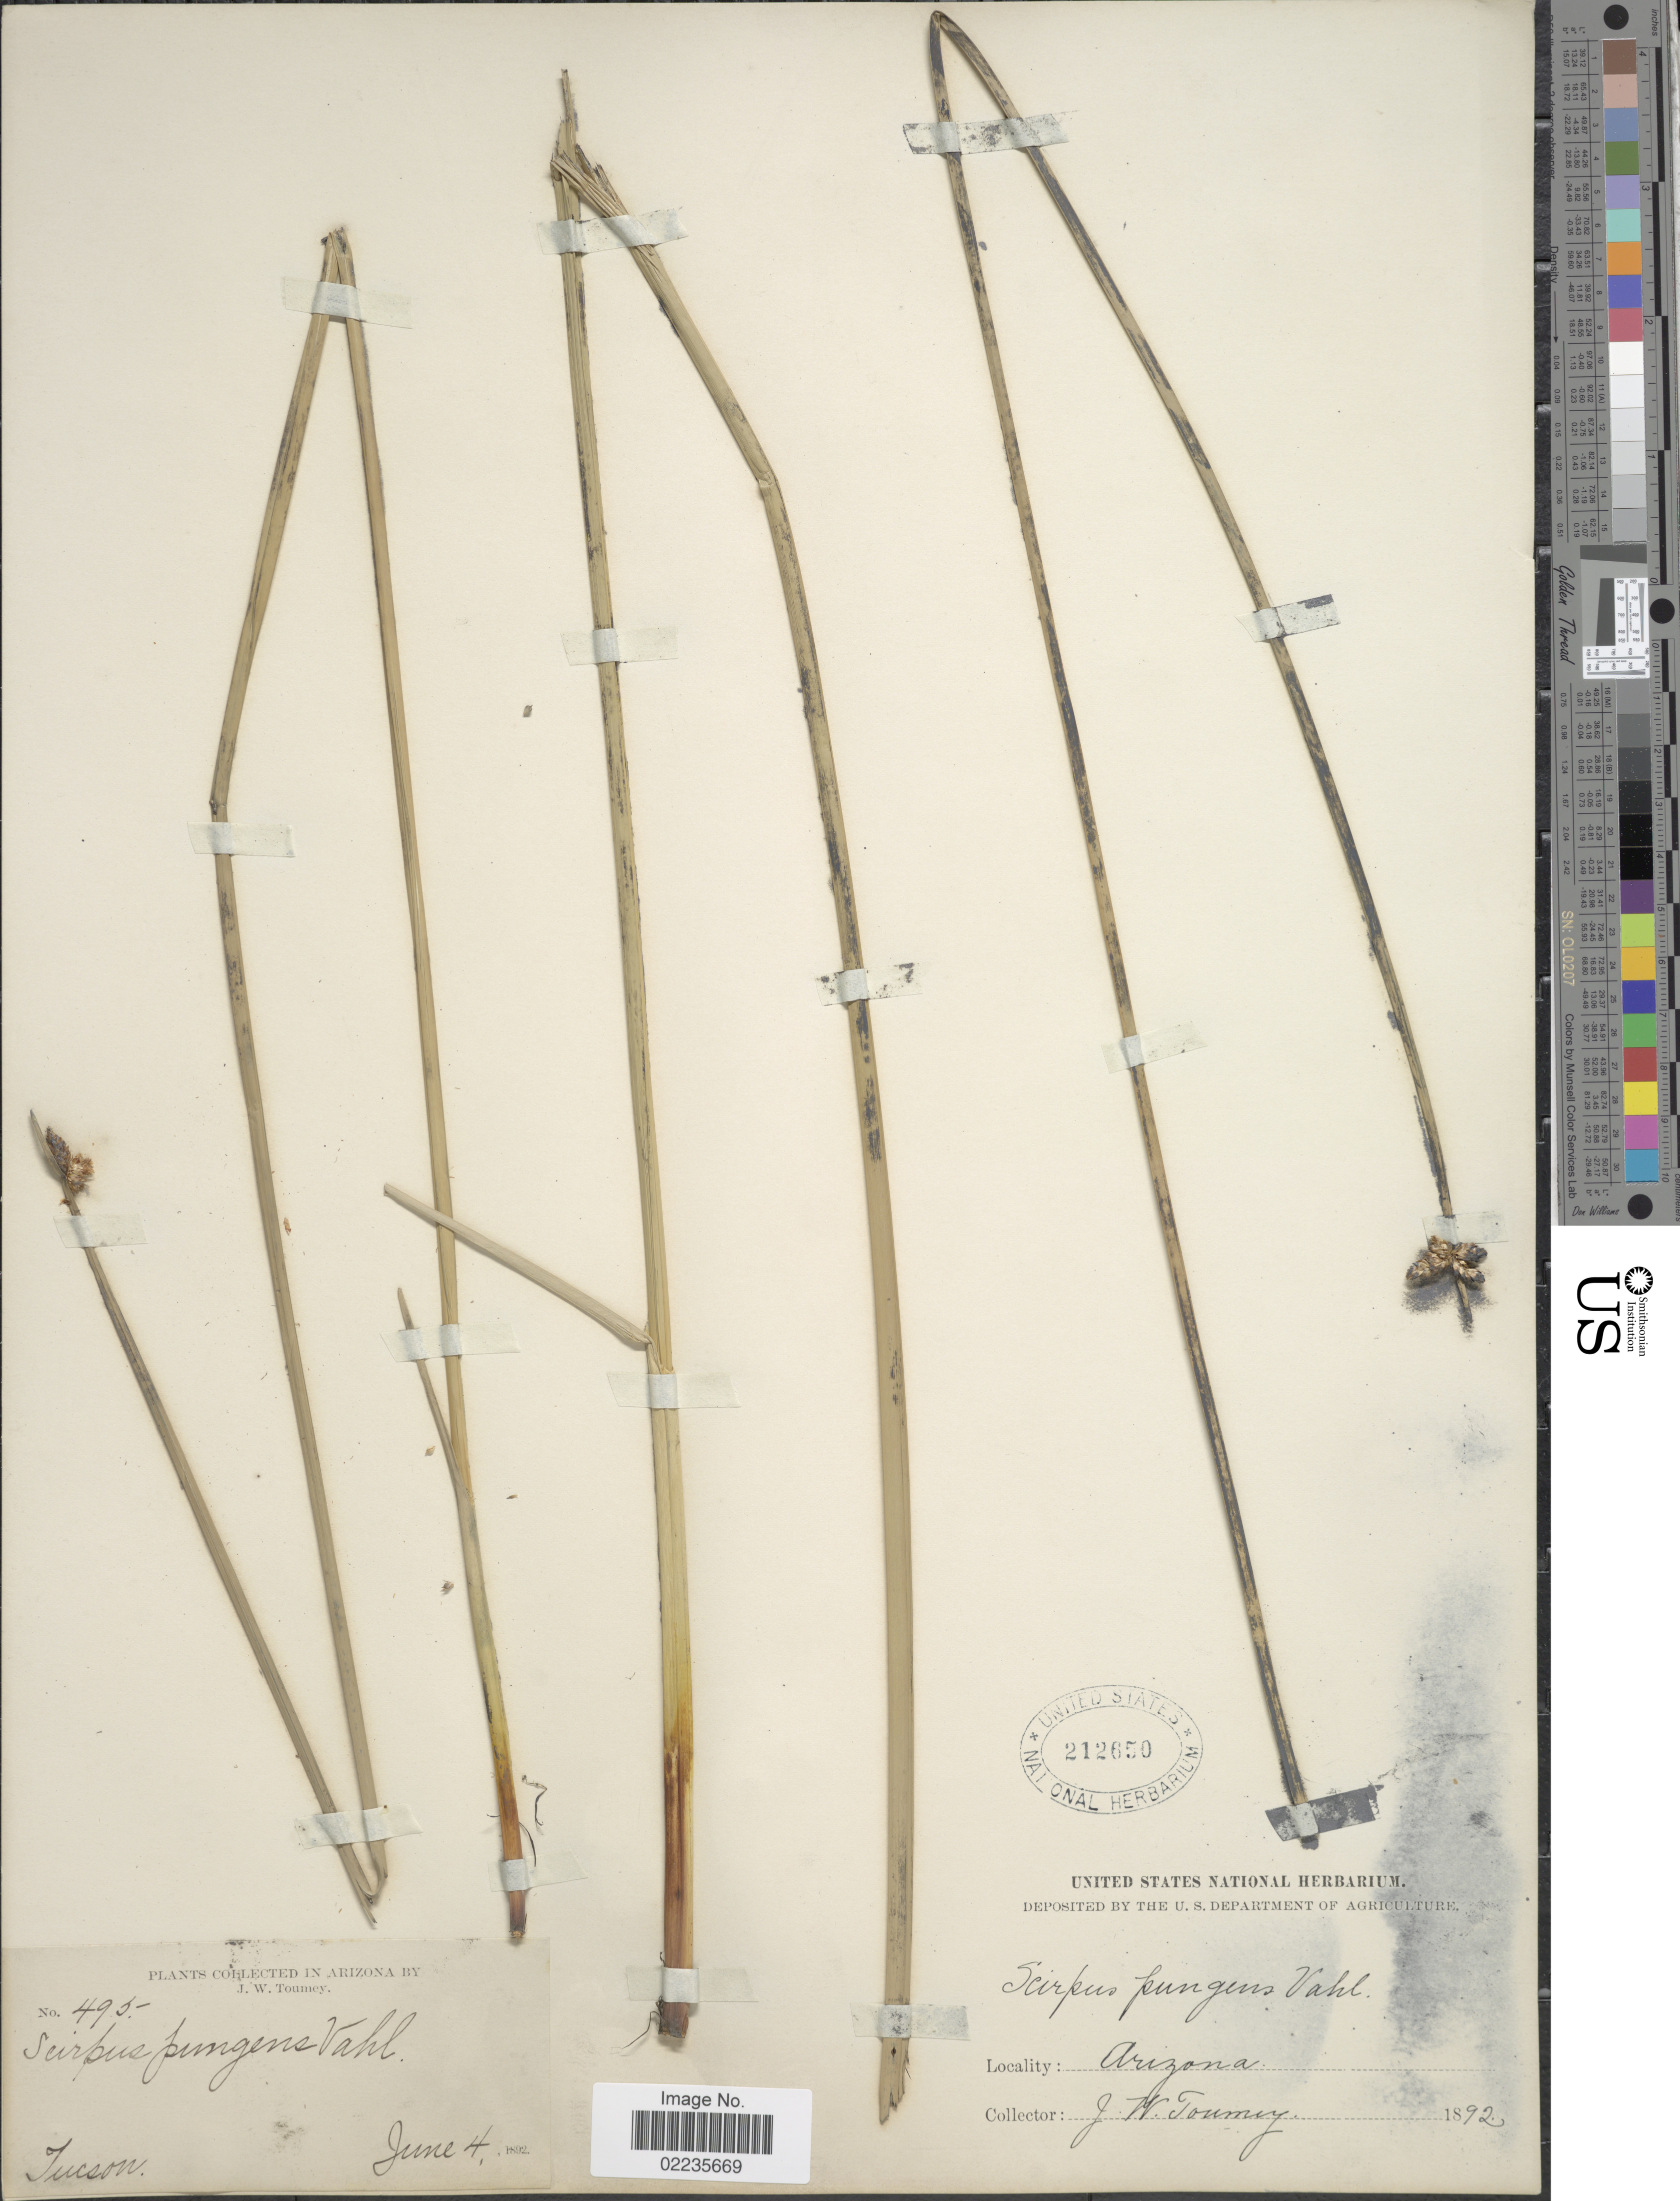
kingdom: Plantae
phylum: Tracheophyta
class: Liliopsida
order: Poales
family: Cyperaceae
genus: Schoenoplectus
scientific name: Schoenoplectus americanus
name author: (Pers.) Volkart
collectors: J. W. Toumey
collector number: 495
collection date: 1892-06-04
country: United States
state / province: Arizona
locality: Tucson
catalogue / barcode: US 212650